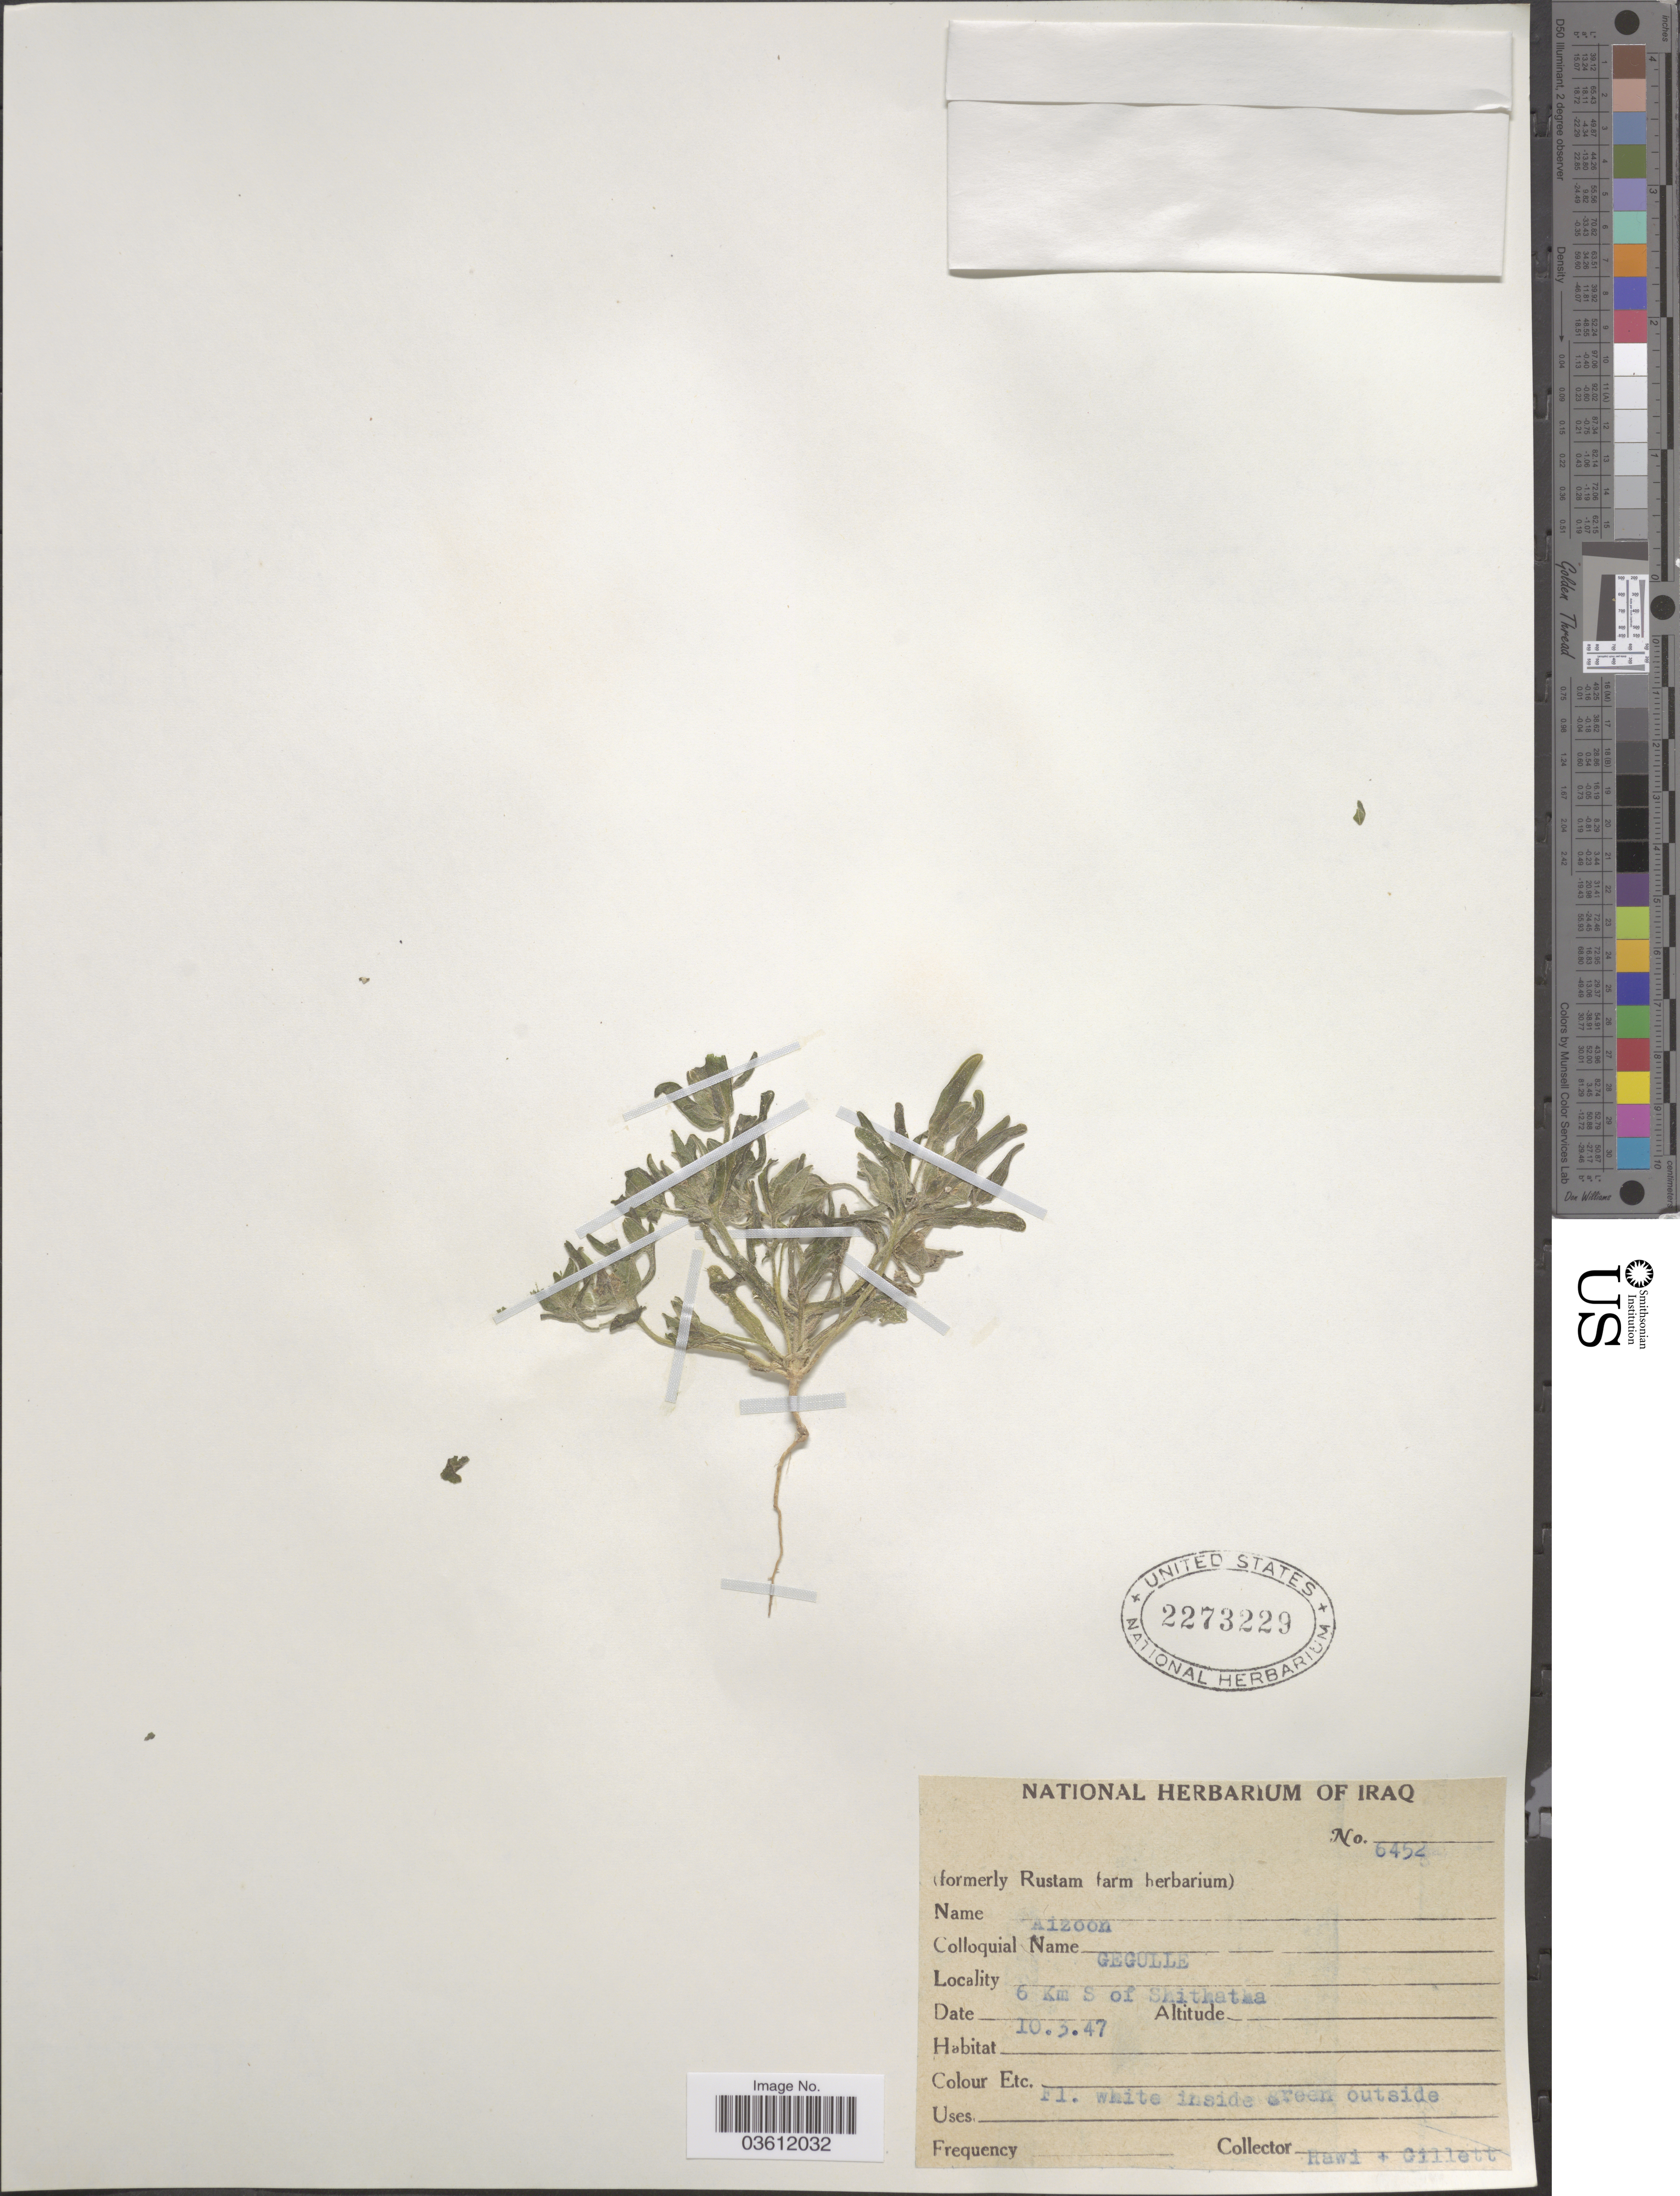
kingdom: Plantae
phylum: Tracheophyta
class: Magnoliopsida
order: Caryophyllales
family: Aizoaceae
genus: Aizoon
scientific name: Aizoon sp.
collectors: -. Rawi & Gillett, --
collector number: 6452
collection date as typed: Transcribed d/m/y: 10/3/47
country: Iraq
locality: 6 Km S of Shithatha.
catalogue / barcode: US 2273229